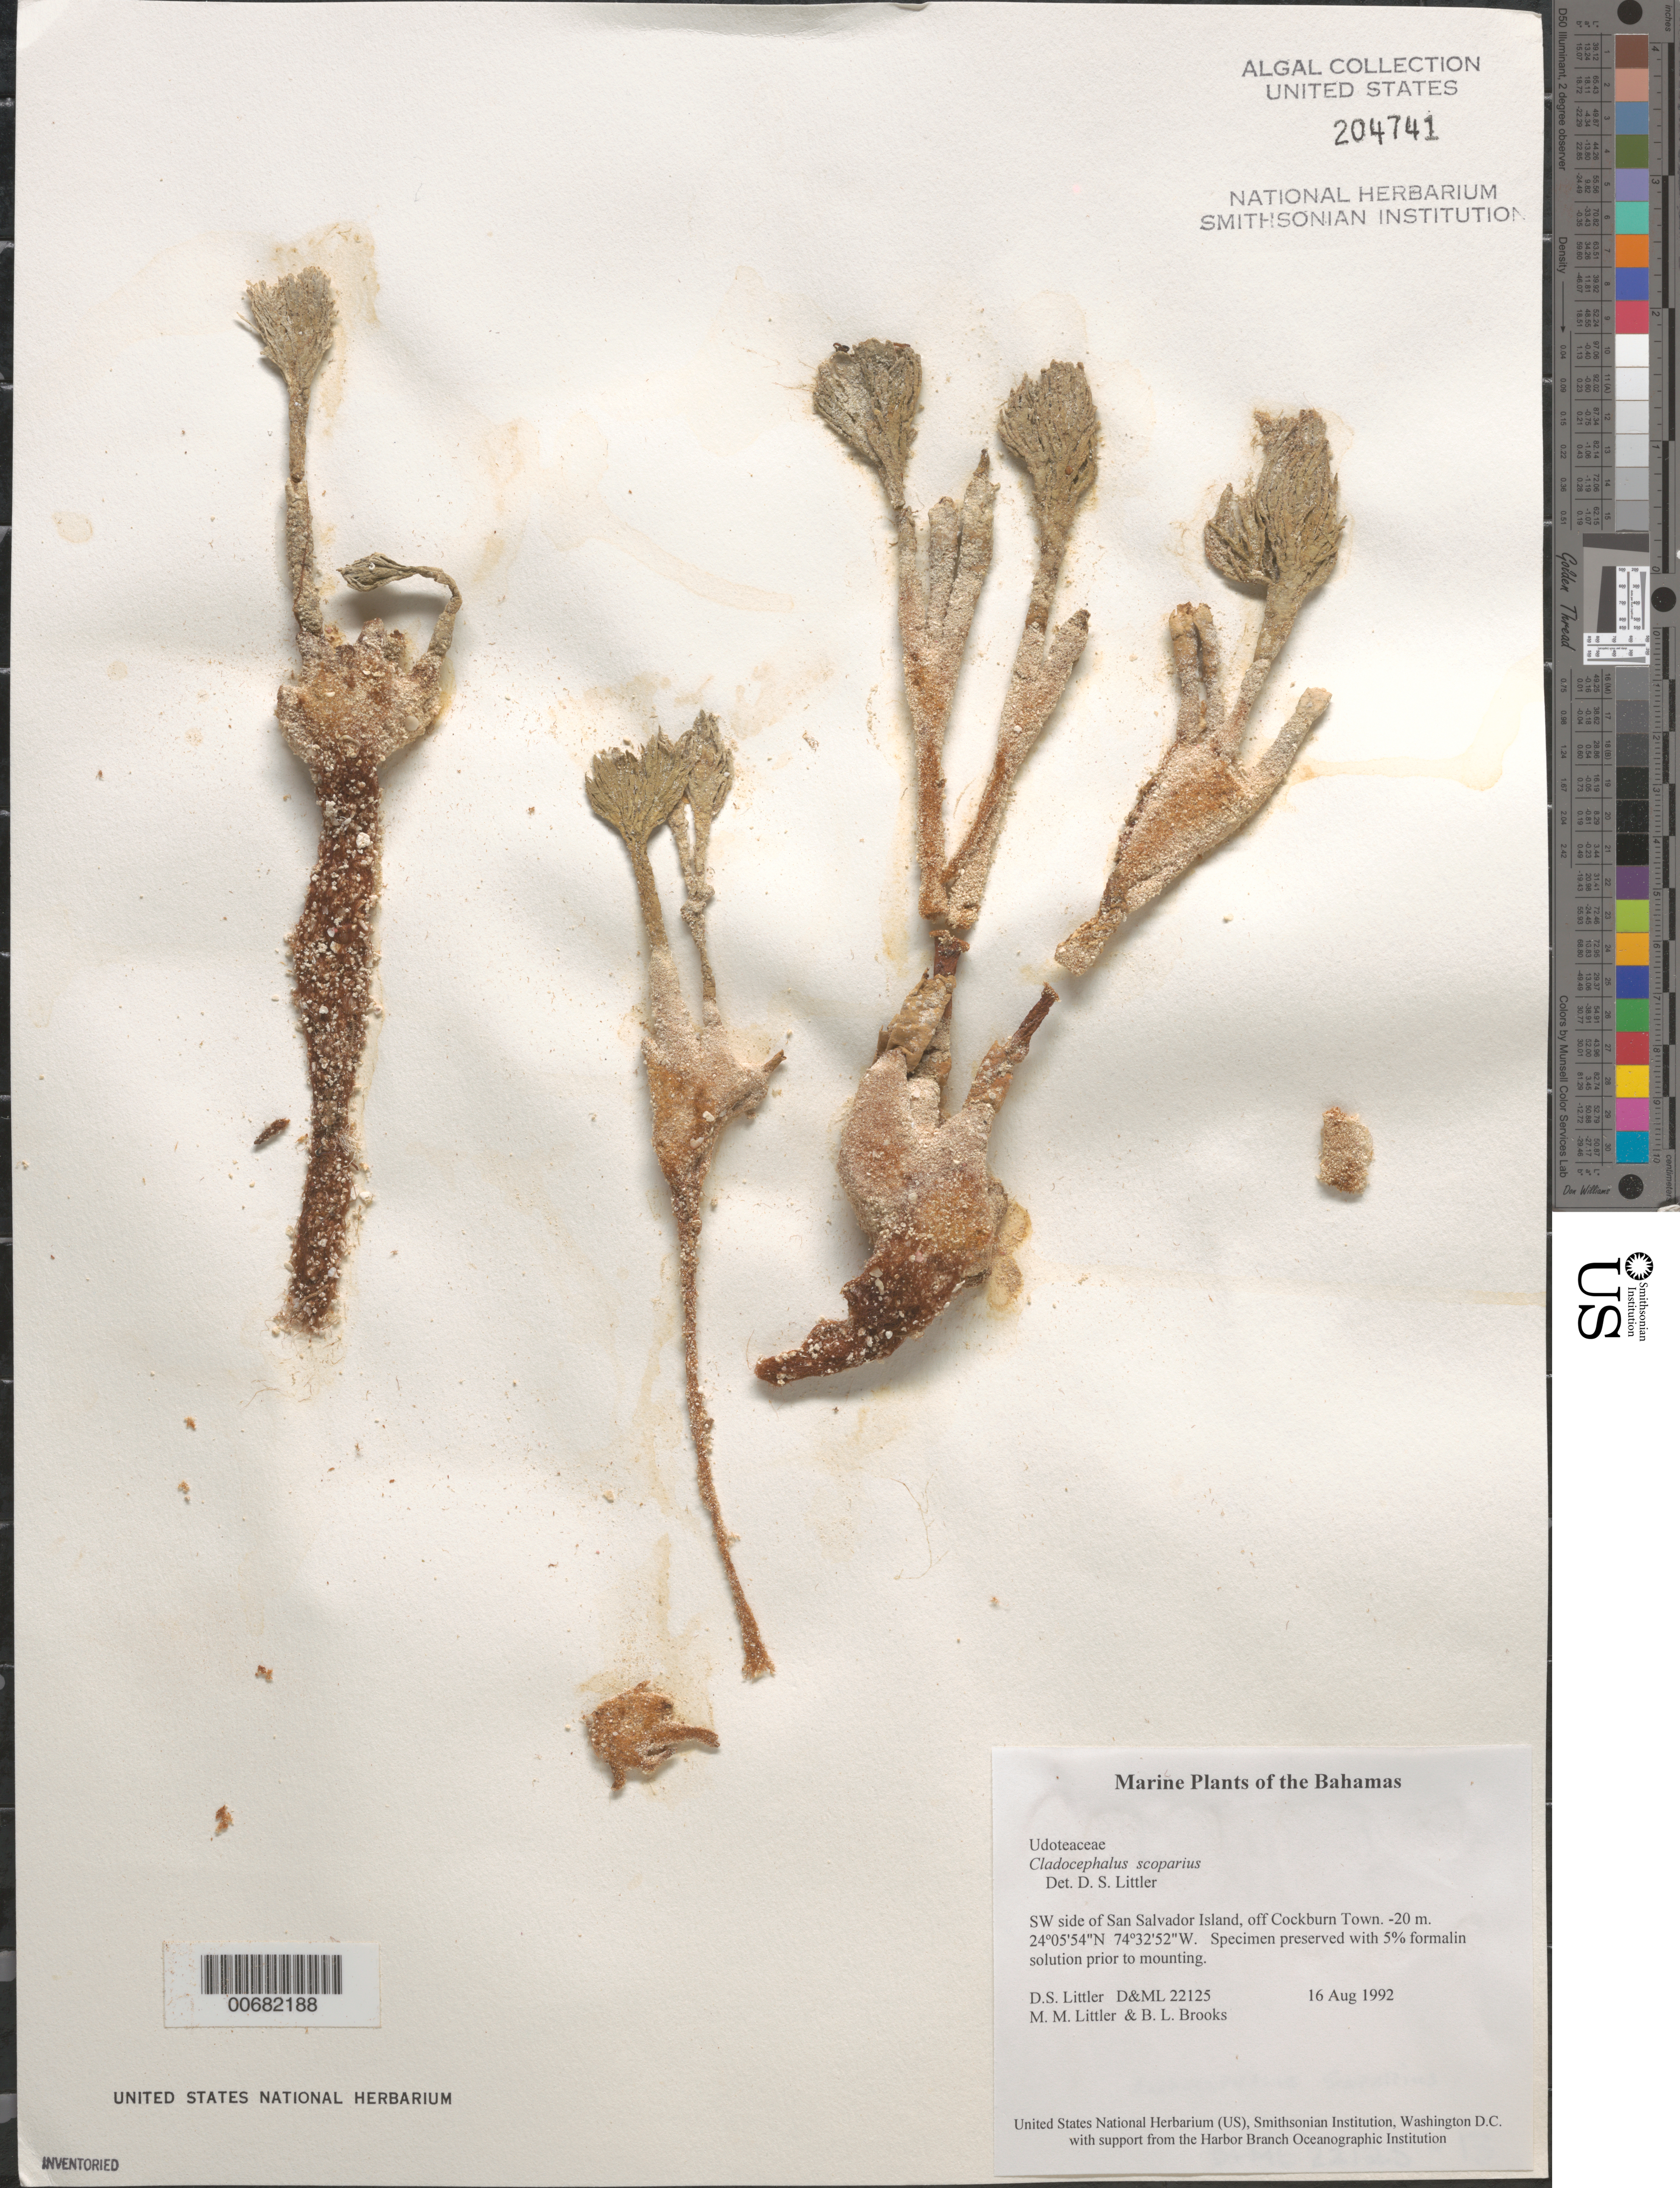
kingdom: Plantae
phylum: Chlorophyta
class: Ulvophyceae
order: Bryopsidales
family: Dichotomosiphonaceae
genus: Cladocephalus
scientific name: Cladocephalus scoparius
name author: M. Howe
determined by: Littler, D. S.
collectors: D. S. Littler, M. M. Littler & B. Brooks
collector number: D&ML 22125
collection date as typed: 16 Aug 1992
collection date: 1992-08-16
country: Bahamas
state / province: San Salvador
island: San Salvador Island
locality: Off Cockburn Town, southwest side of island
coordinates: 24 05' 54" N, 74 32' 52" W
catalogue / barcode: US 204741